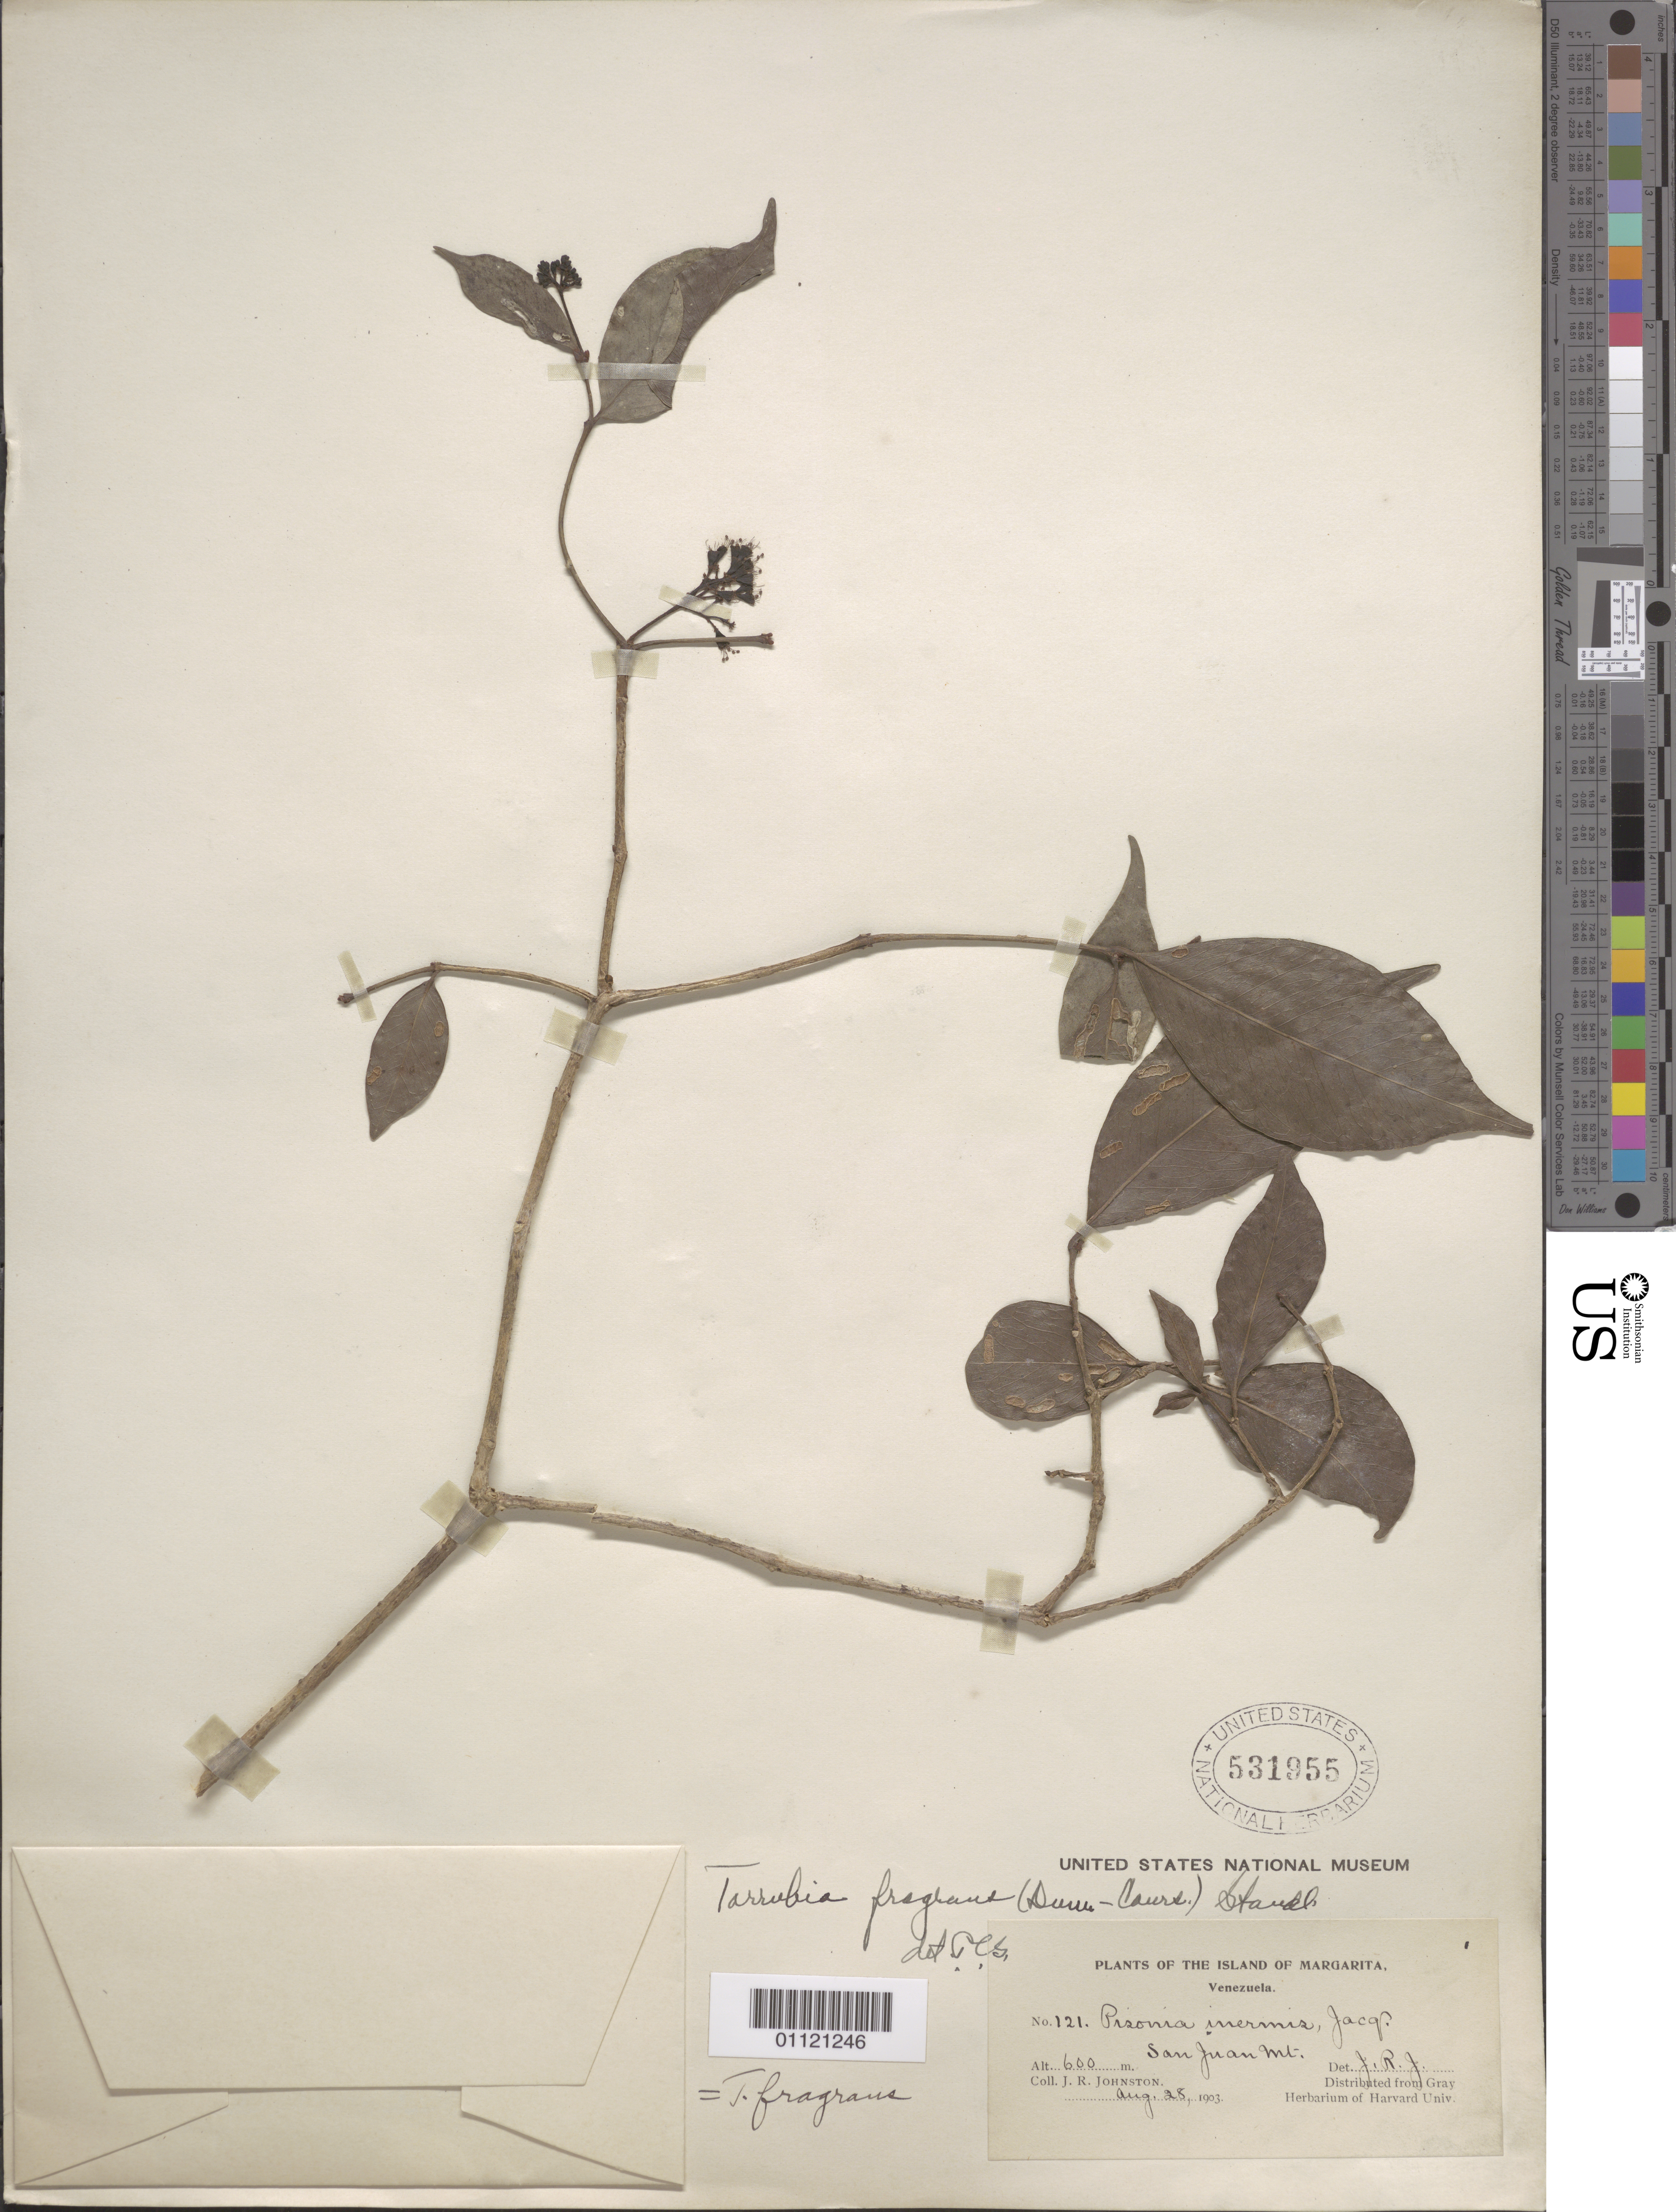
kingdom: Plantae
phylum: Tracheophyta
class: Magnoliopsida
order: Caryophyllales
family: Nyctaginaceae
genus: Guapira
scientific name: Guapira fragrans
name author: (Dum. Cours.) Little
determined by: Strong, Mark T., (BOT), Smithsonian Institution - National Museum of Natural History (UNITED STATES)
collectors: J. Johnston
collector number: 121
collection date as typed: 28 Aug 1903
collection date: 1903-08-28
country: Venezuela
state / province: Nueva Esparta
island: Margarita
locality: San Juan Mt.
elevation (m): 600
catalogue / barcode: US 531955